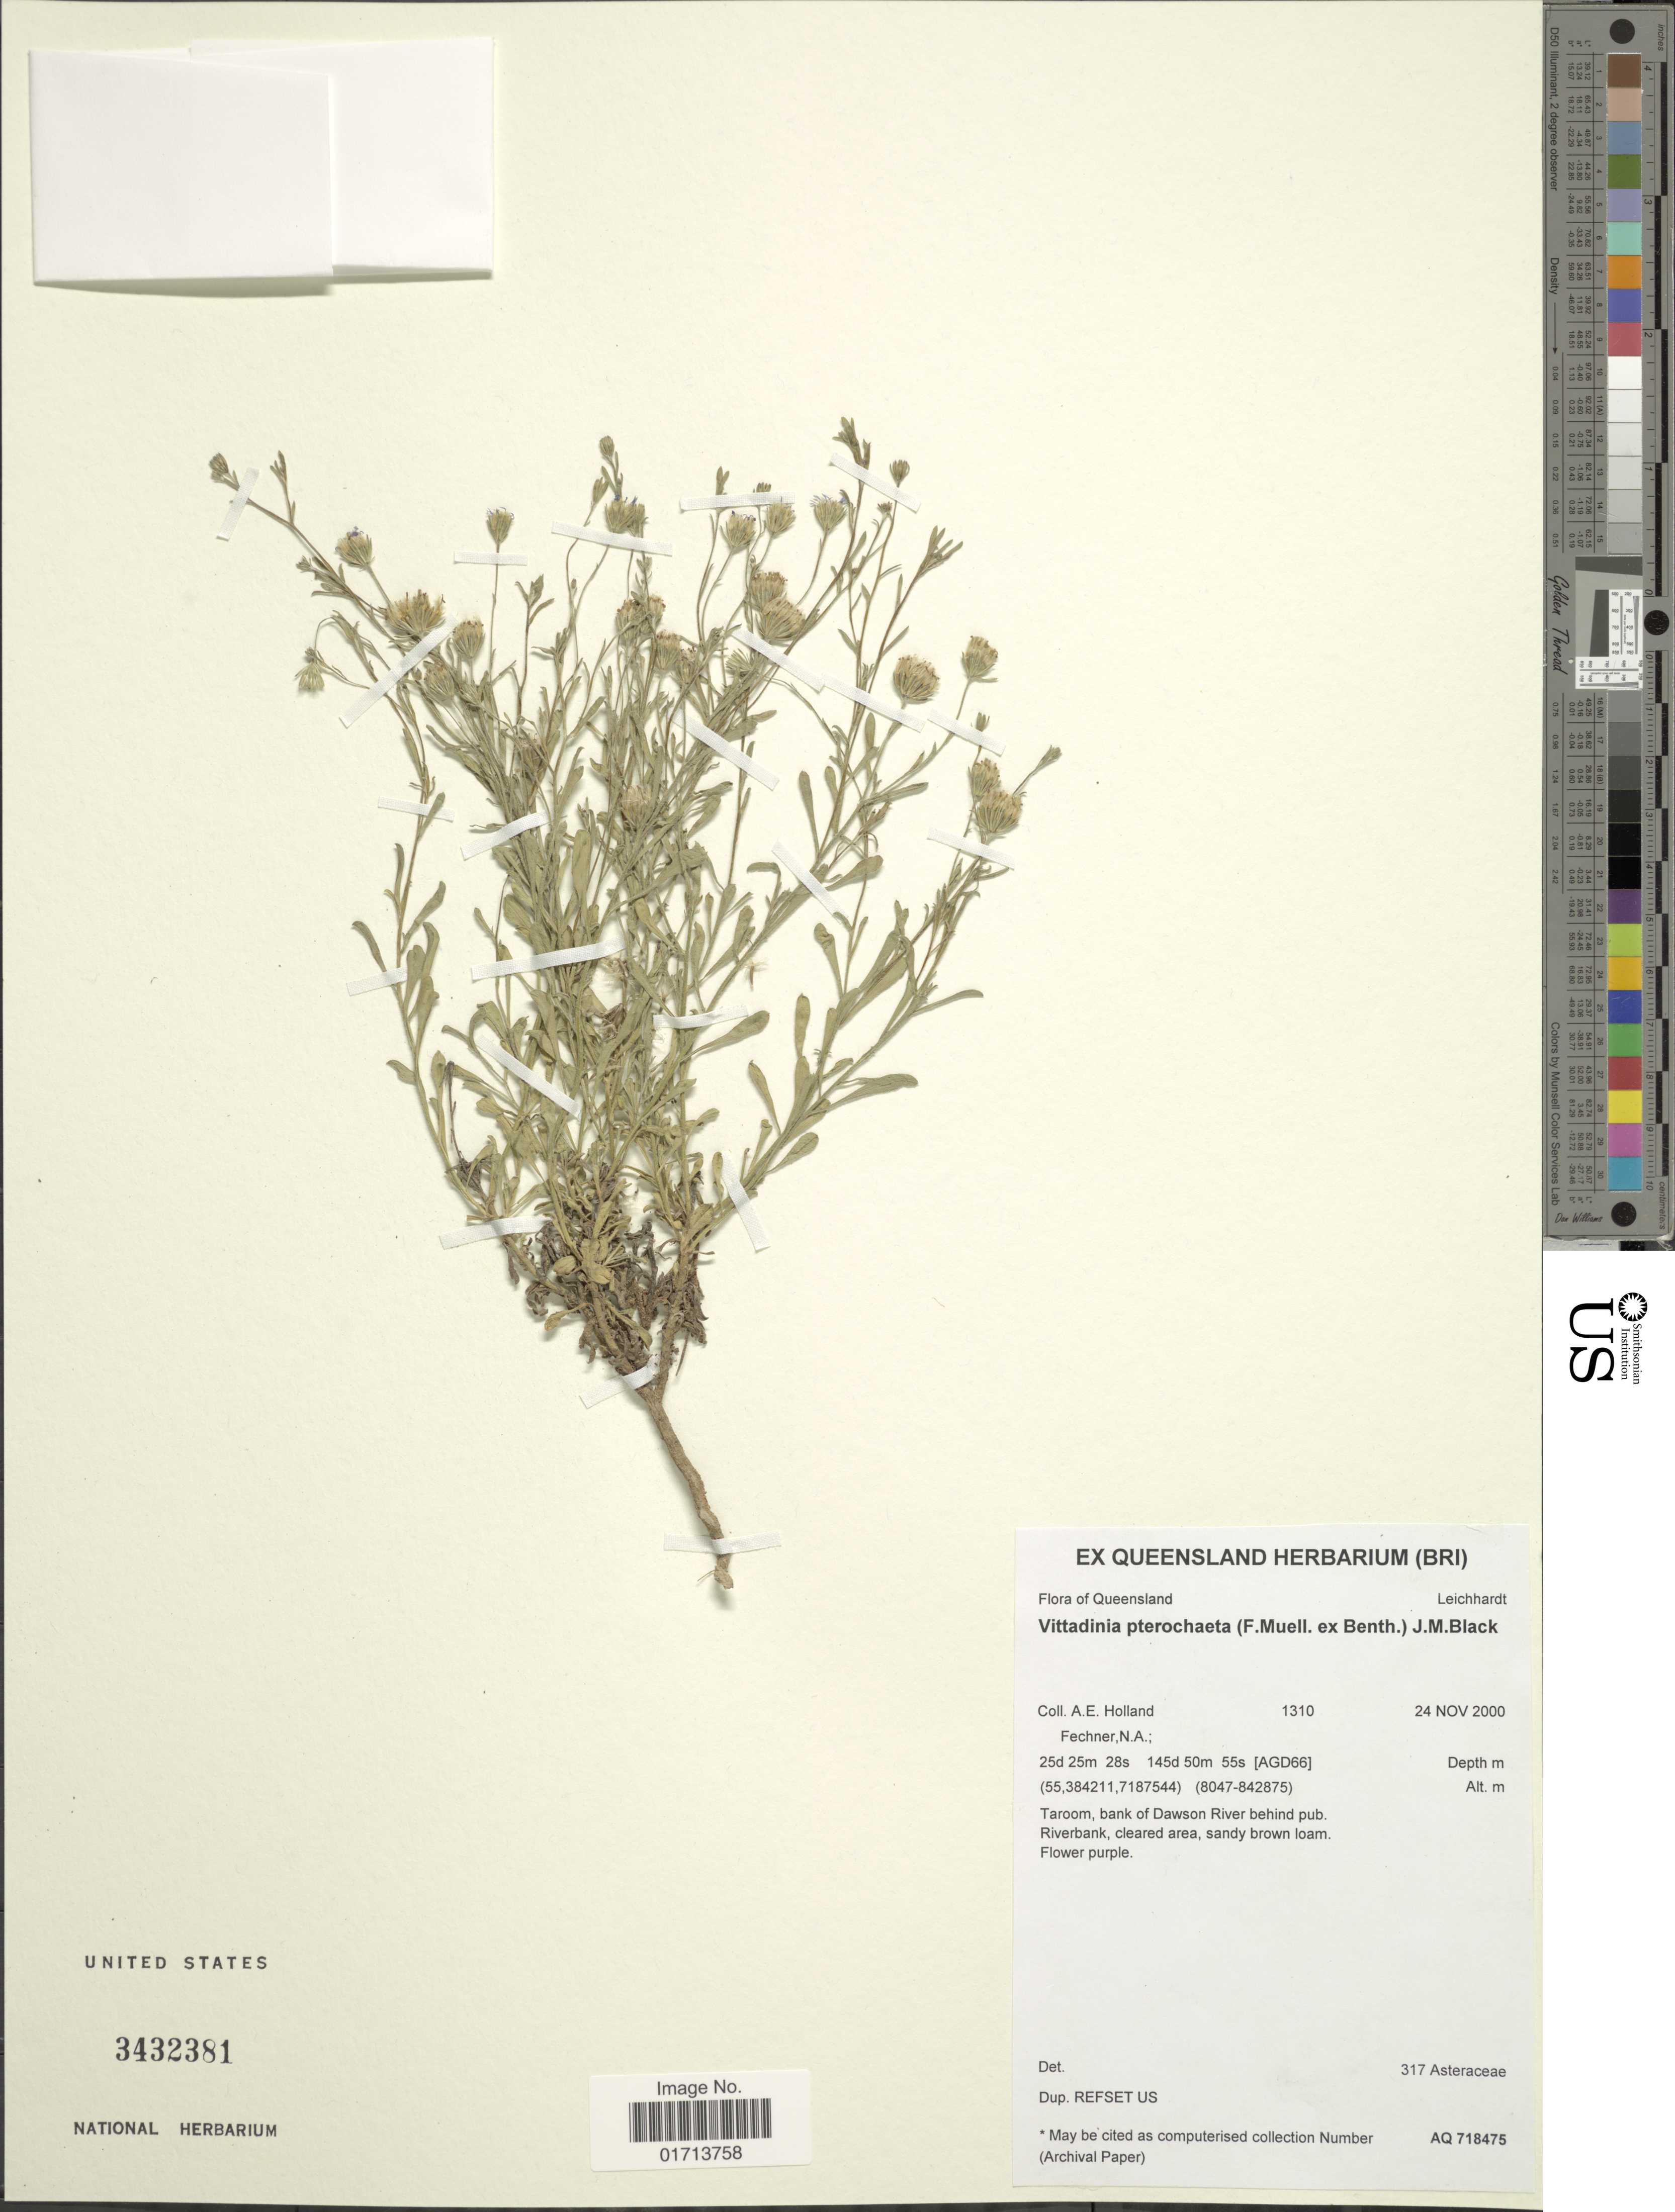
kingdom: Plantae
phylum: Tracheophyta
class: Magnoliopsida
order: Asterales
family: Asteraceae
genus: Vittadinia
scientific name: Vittadinia pterochaeta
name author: (F. Muell. ex Benth.) J.M. Black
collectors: A. Holland & N. Fechner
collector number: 1310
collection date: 2000-11-24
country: Australia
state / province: Queensland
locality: Leichhardt, Taroom, bank of Dawson River behind pub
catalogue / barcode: US 3432381